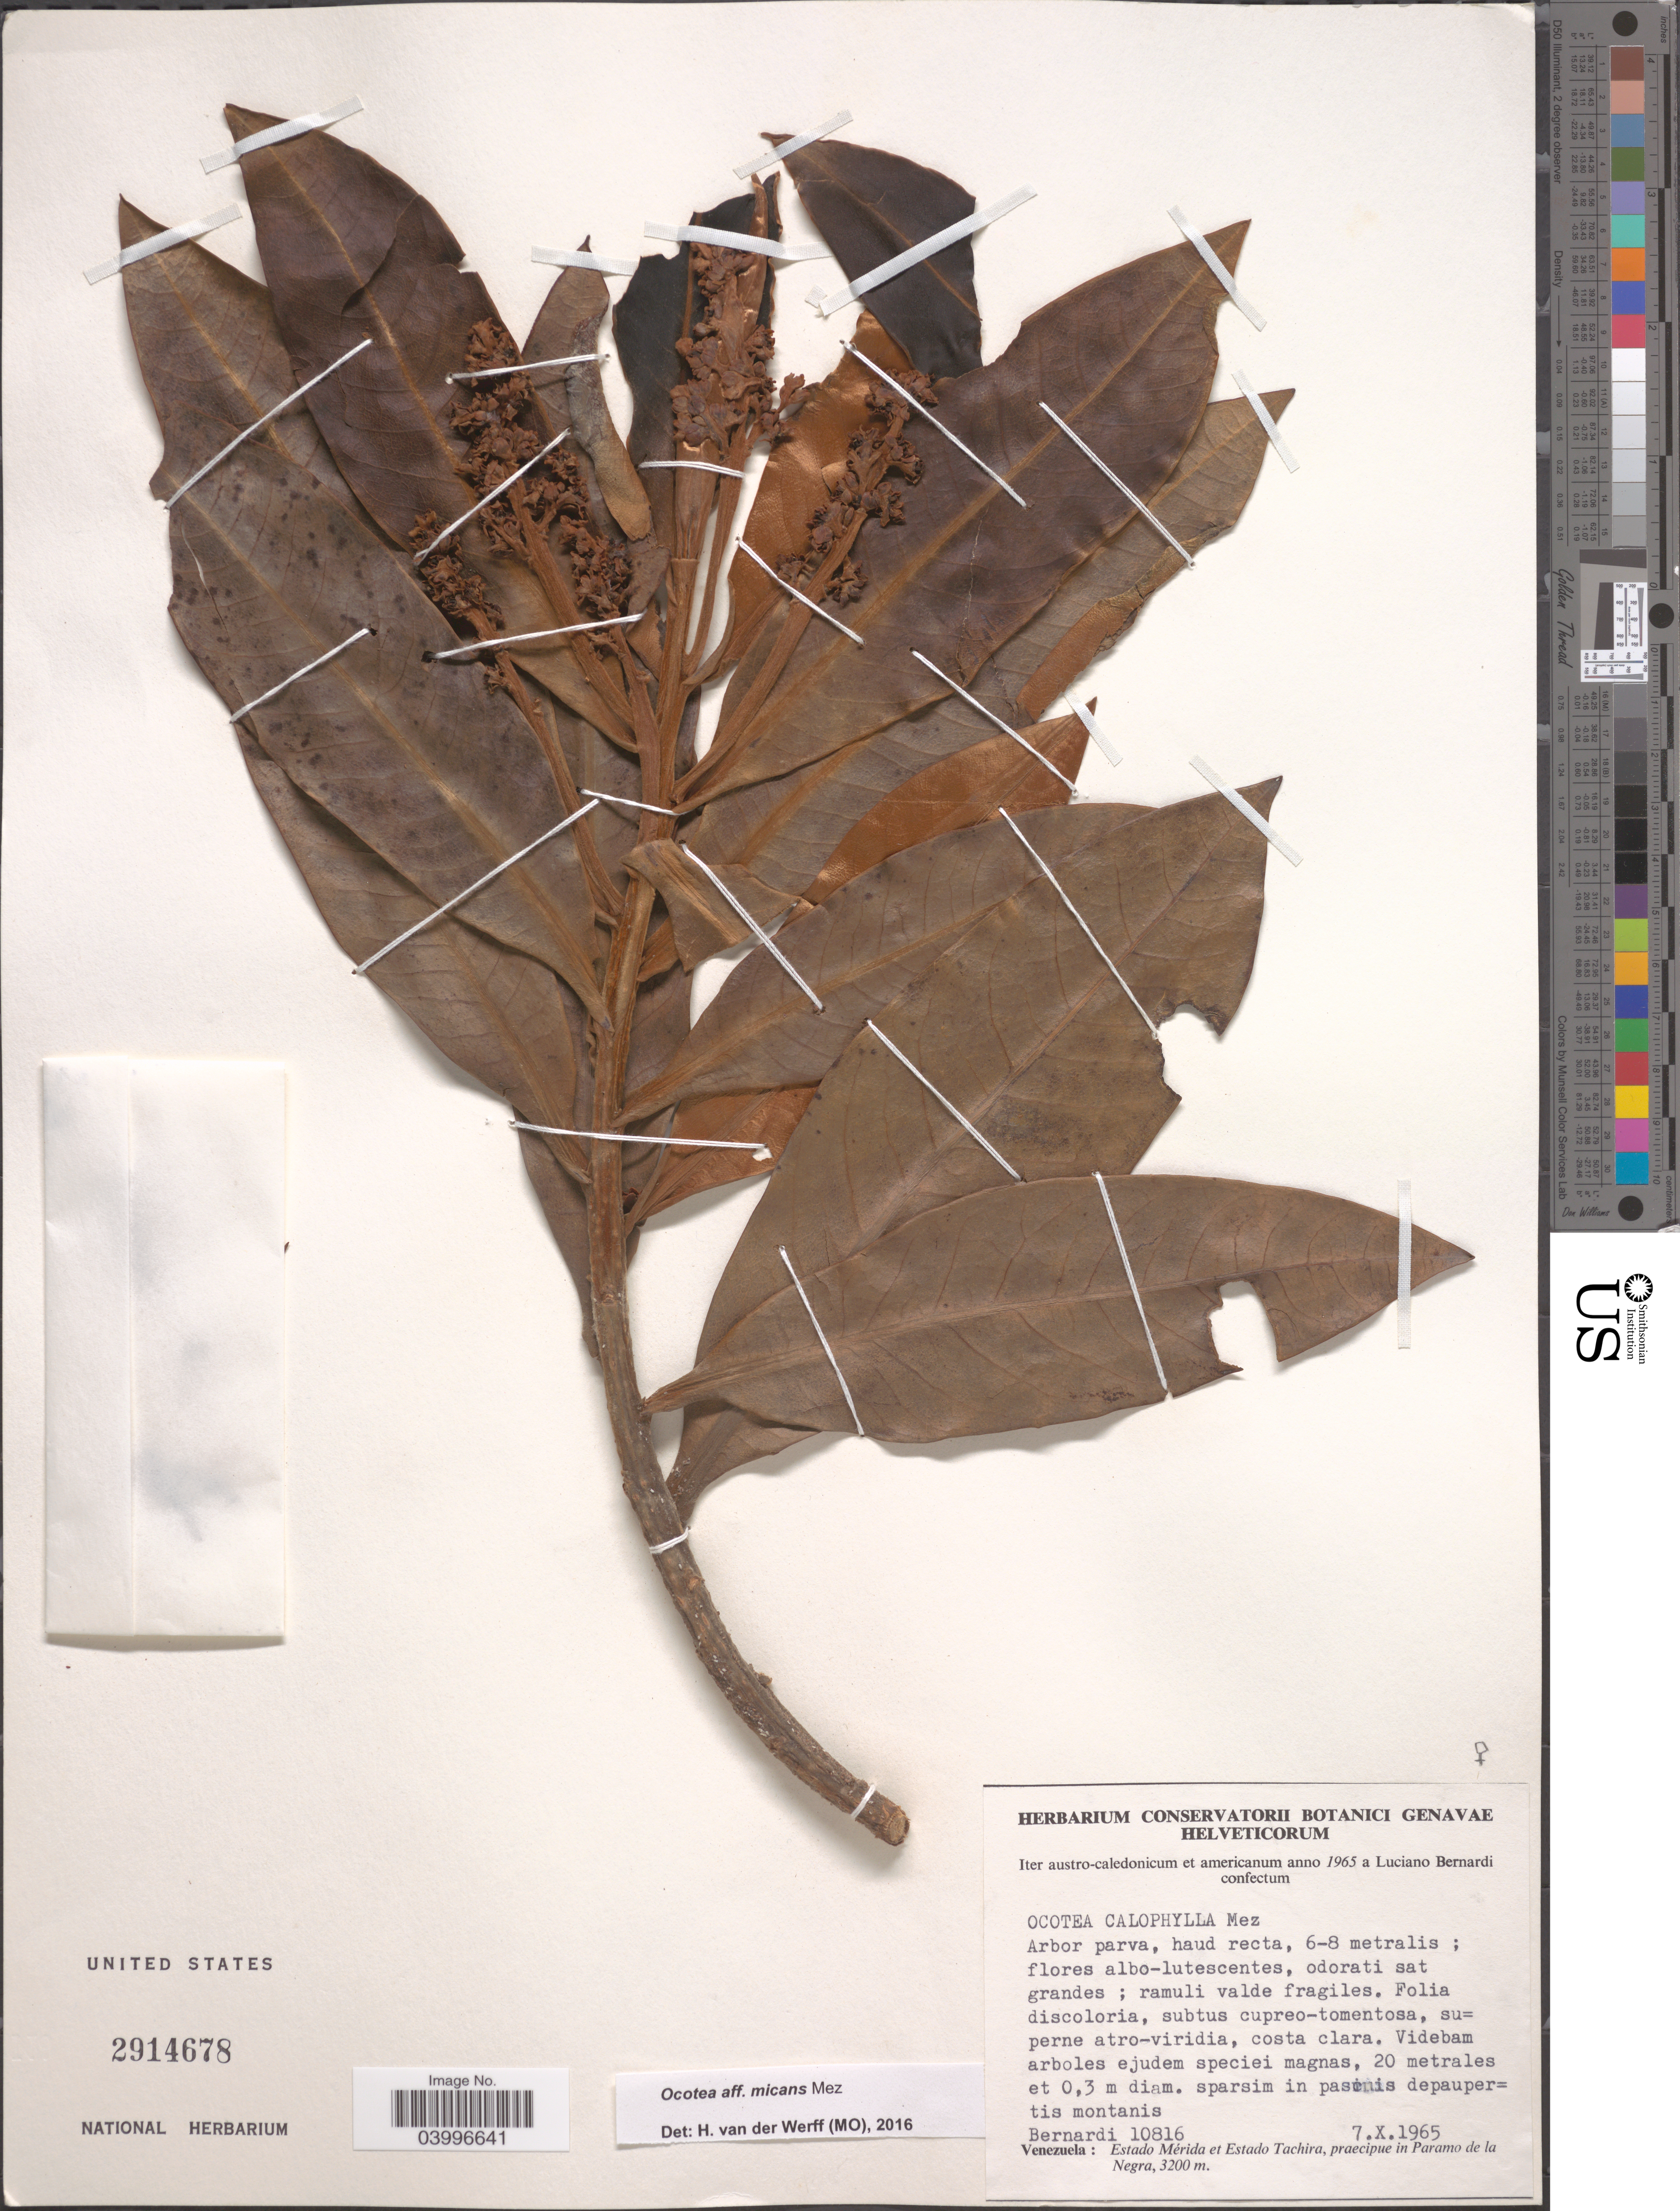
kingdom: Plantae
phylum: Tracheophyta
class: Magnoliopsida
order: Laurales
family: Lauraceae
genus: Ocotea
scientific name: Ocotea micans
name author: Mez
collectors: L. Bernardi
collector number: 10816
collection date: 1965-10-07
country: Venezuela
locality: Iter austro-caledonicum et americanum. [unsure placement] Estado Mérida et Estado Tachira, praecipue in Paramo de la Negra.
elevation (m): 3200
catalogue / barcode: US 2914678